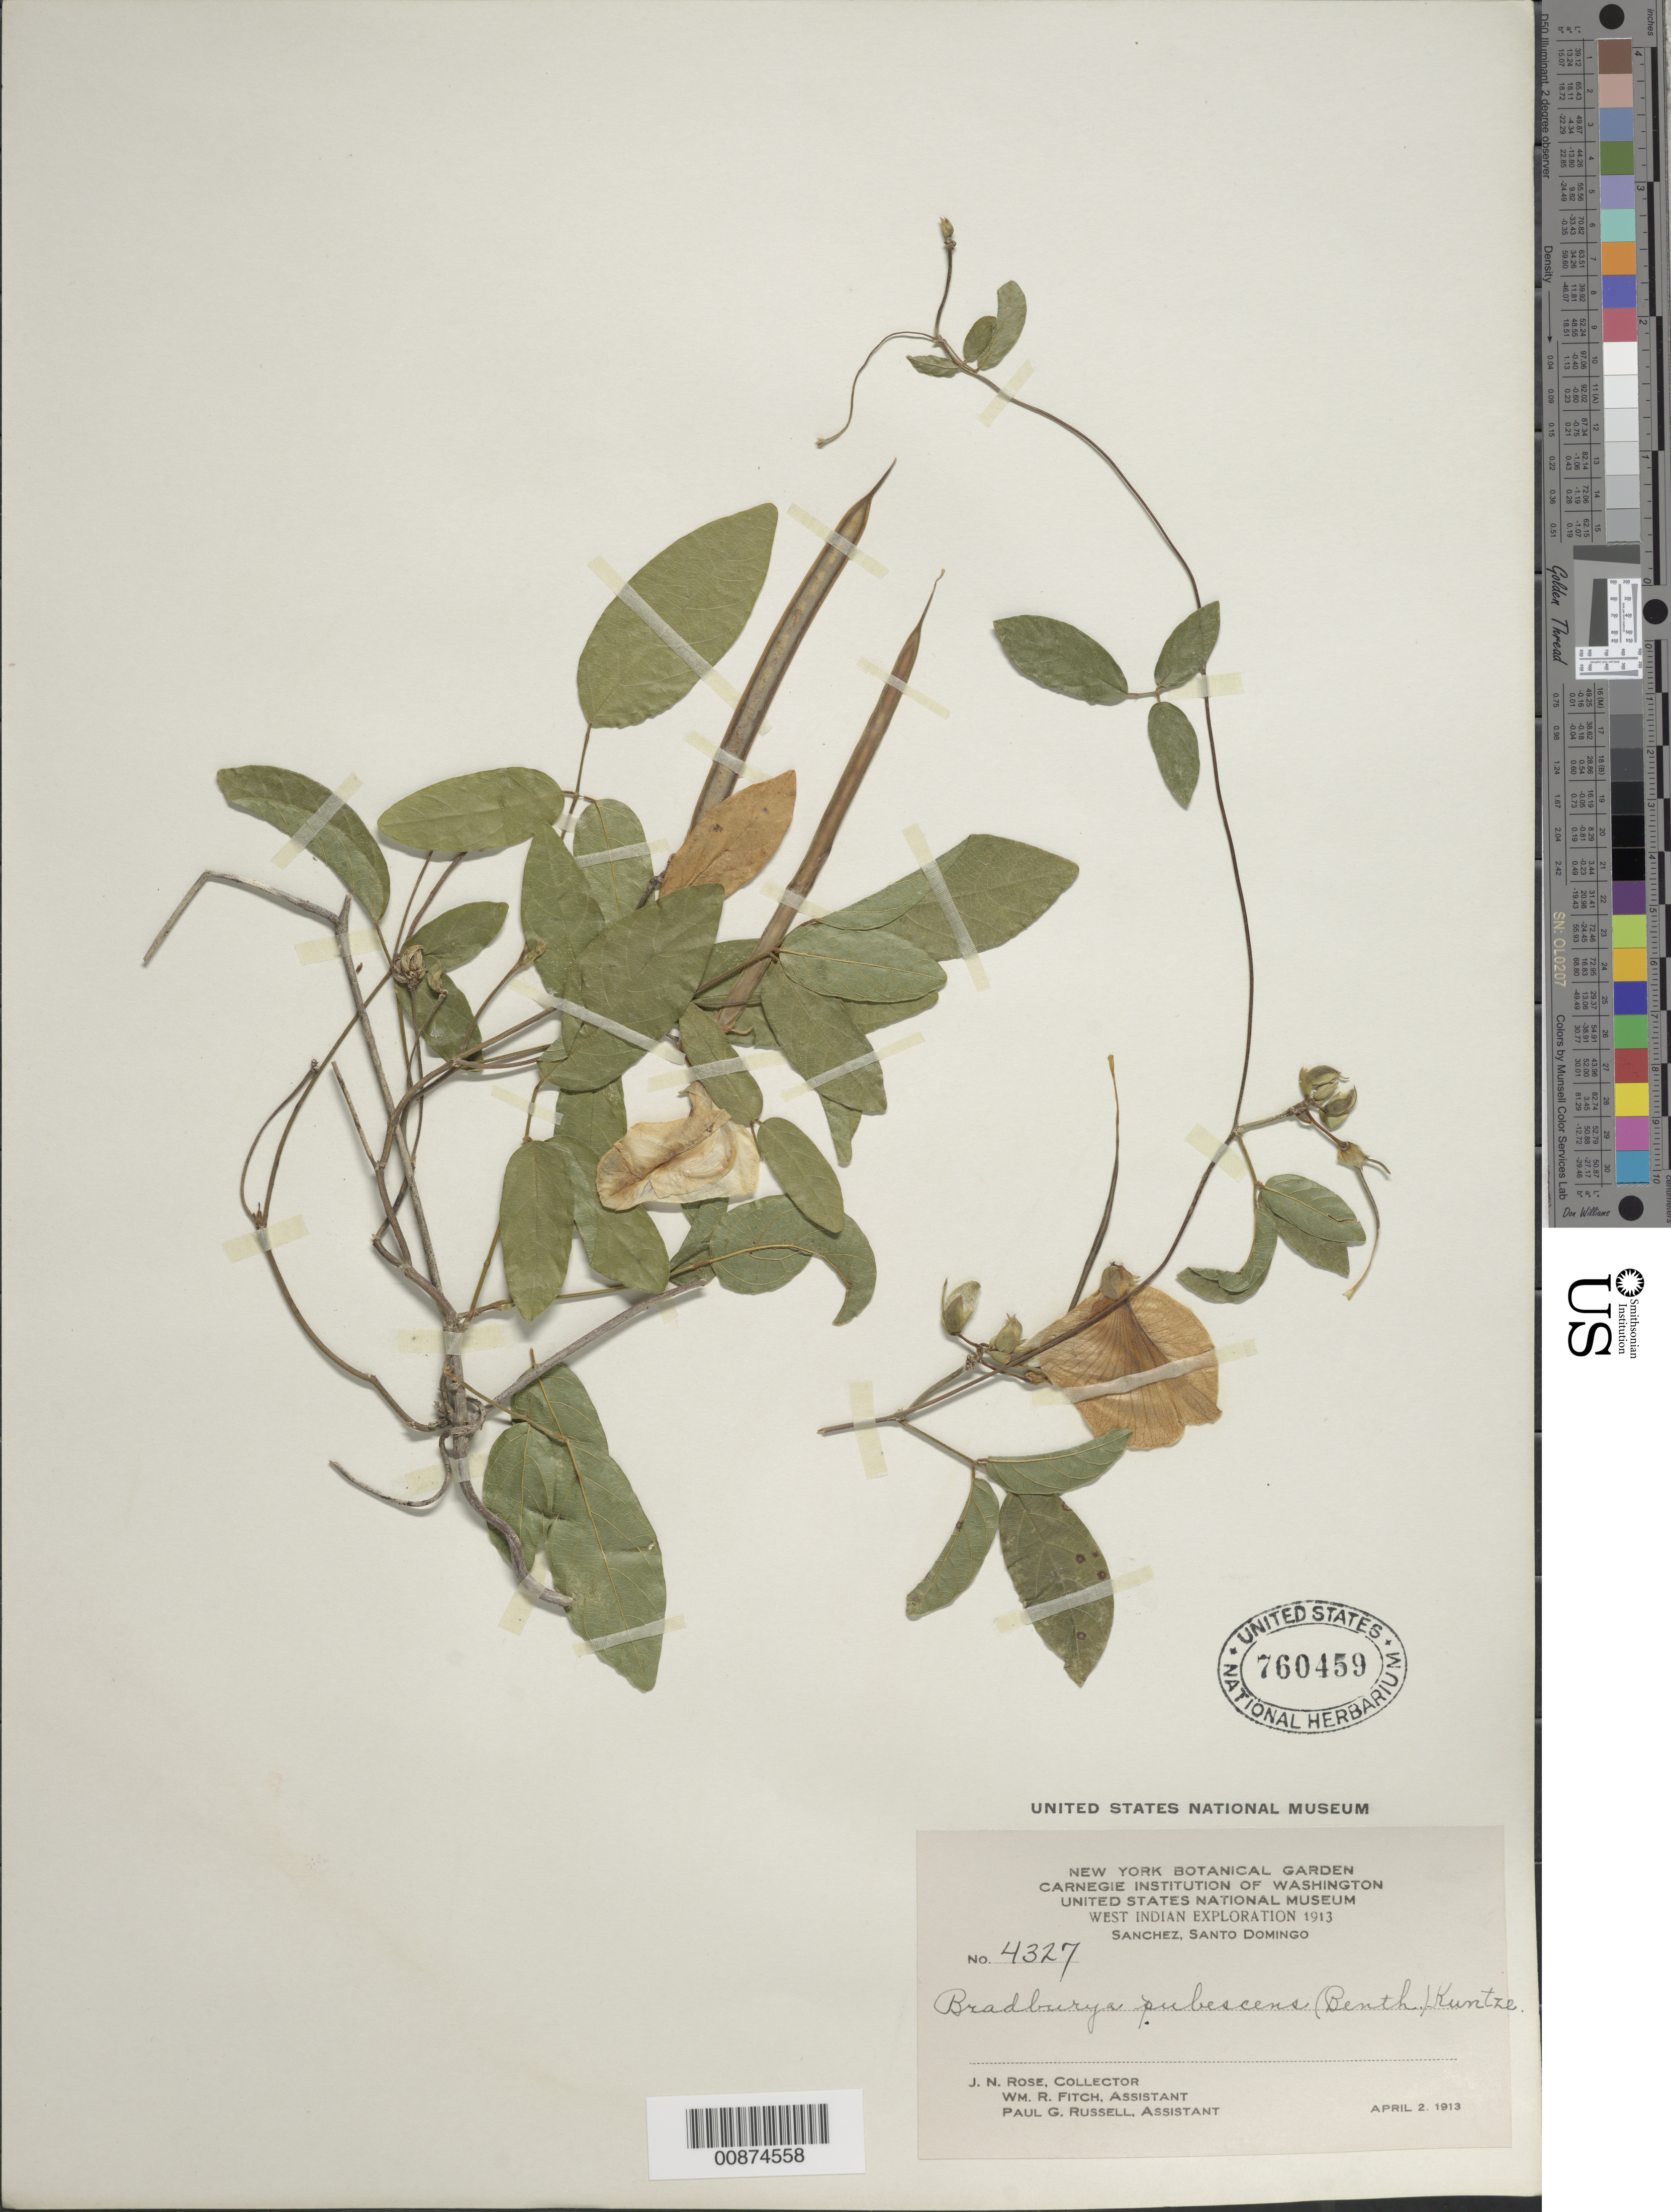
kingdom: Plantae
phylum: Tracheophyta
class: Magnoliopsida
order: Fabales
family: Fabaceae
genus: Centrosema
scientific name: Centrosema pubescens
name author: Benth.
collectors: J. N. Rose, W. R. Fitch & P. G. Russell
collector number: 4327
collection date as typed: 02 Apr 1913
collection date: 1913-04-02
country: Dominican Republic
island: Hispaniola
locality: Sánchez, Santo Domingo.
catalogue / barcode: US 760459